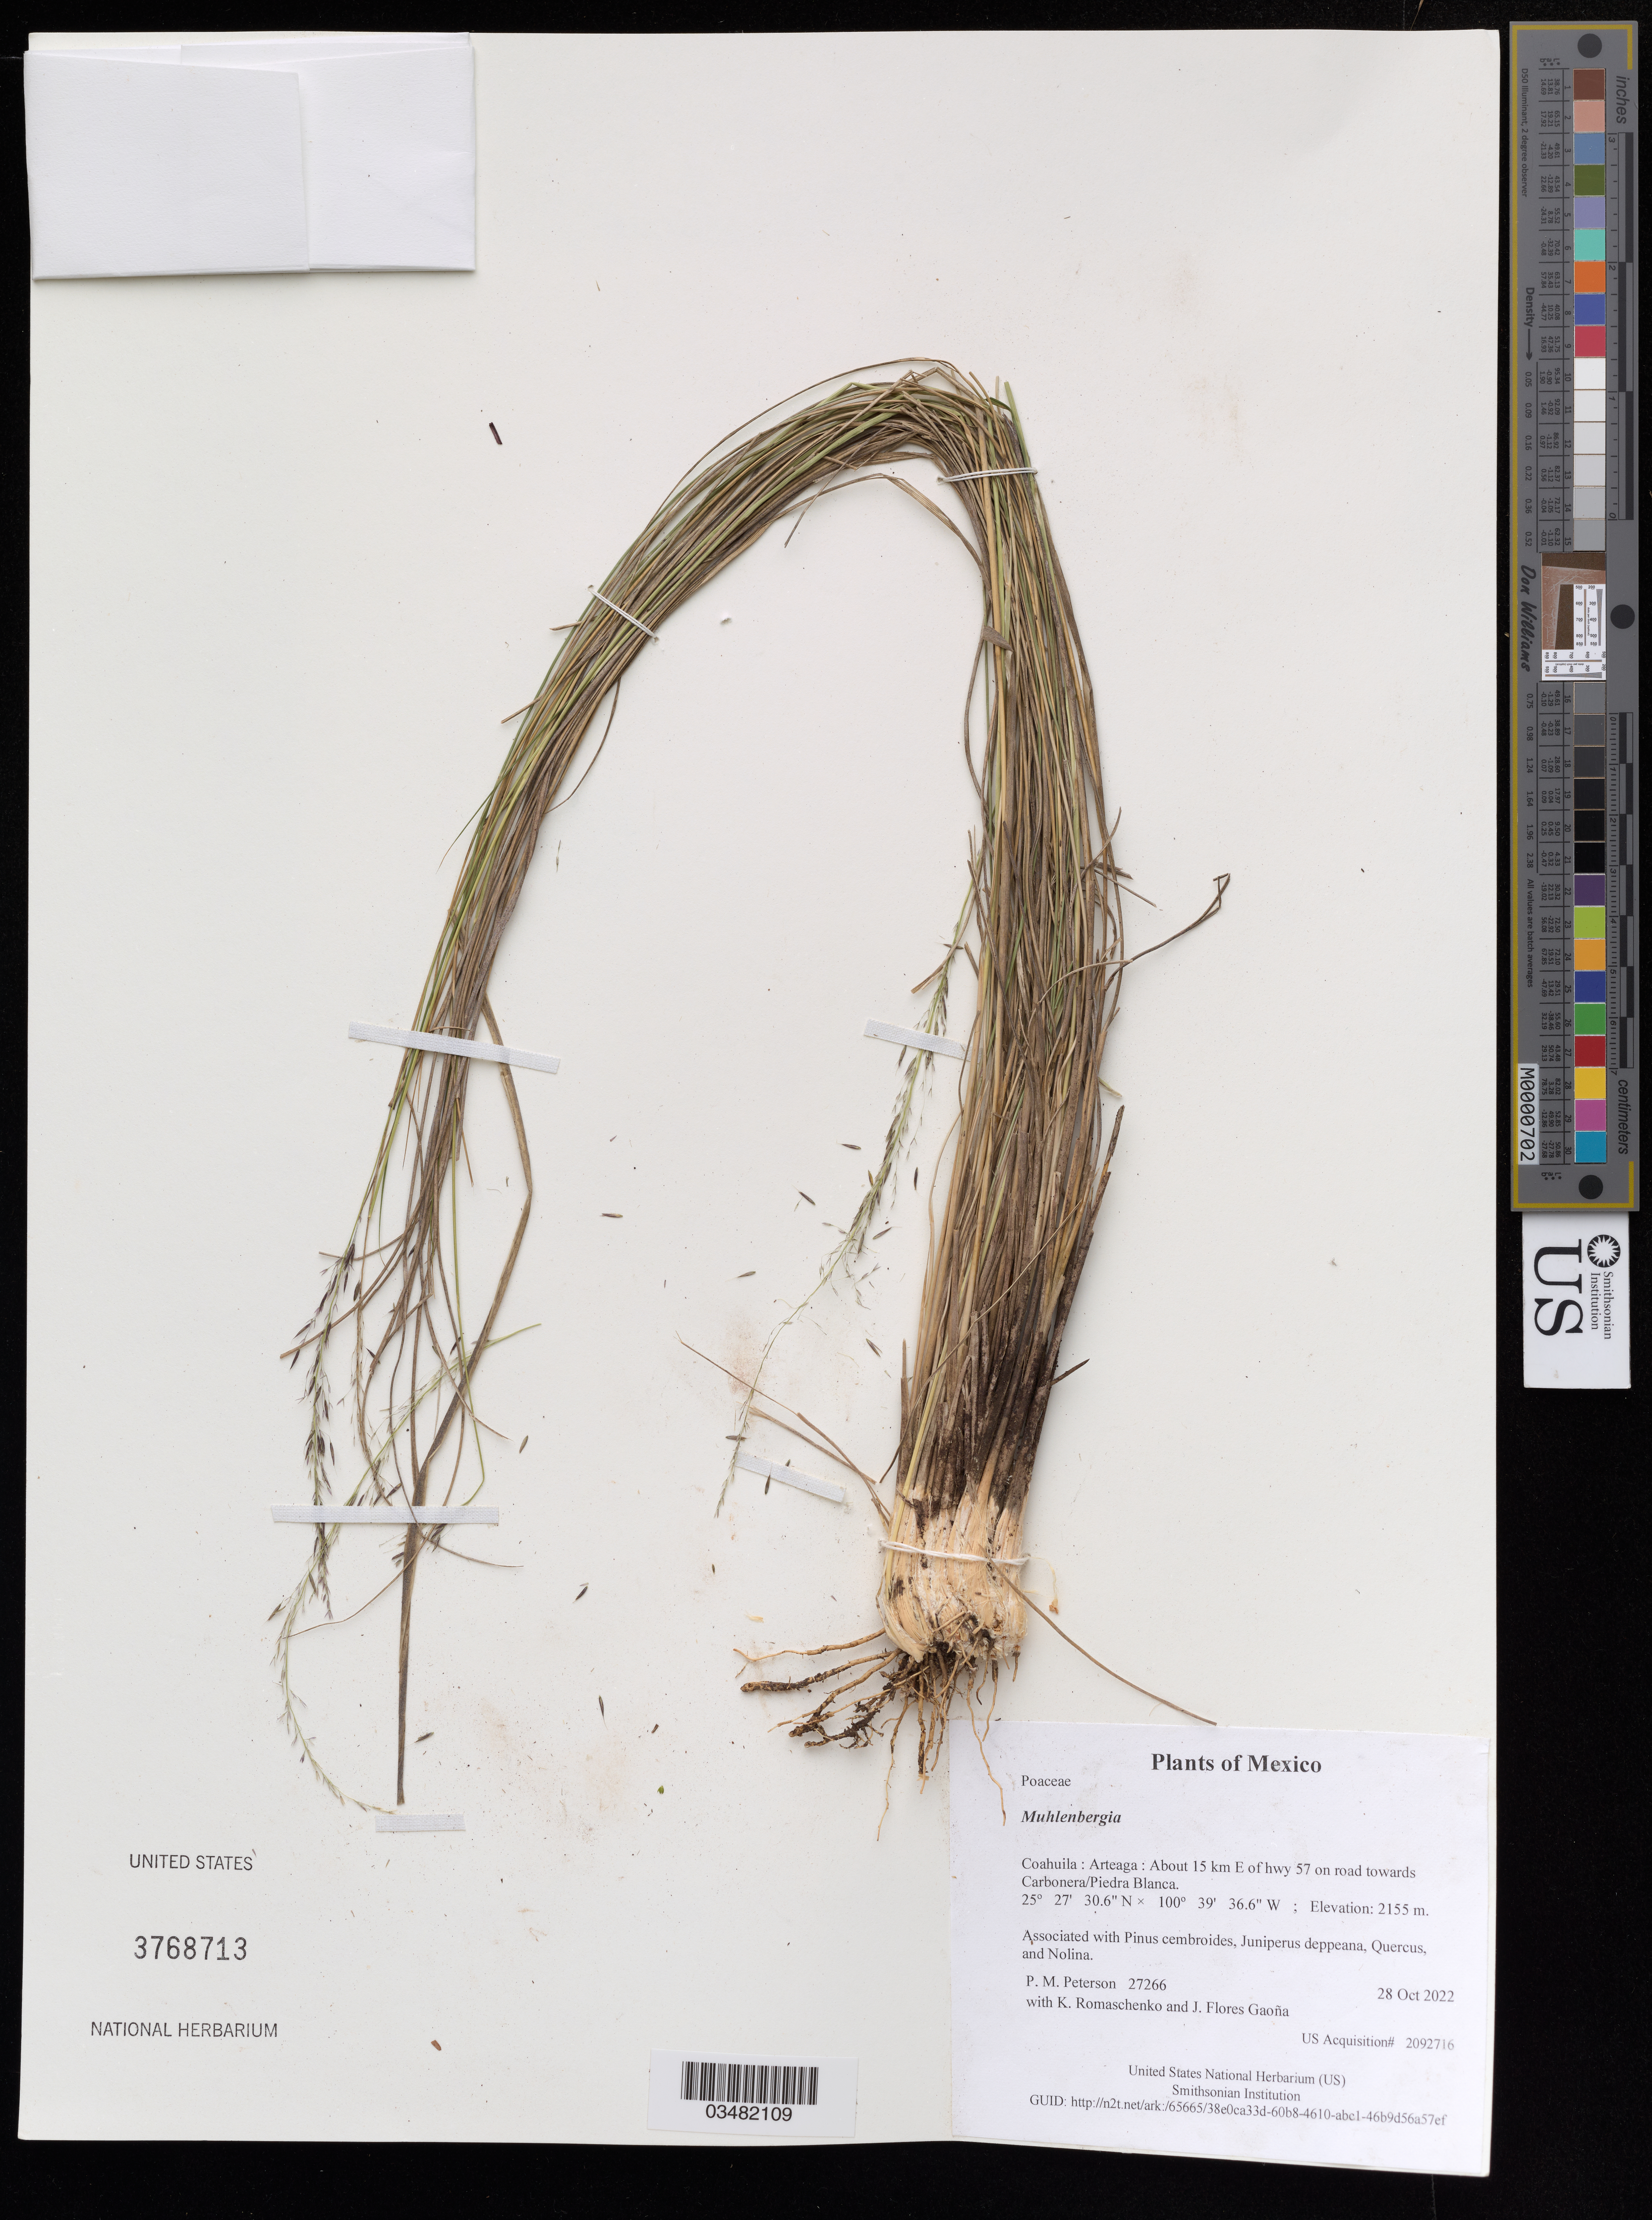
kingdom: Plantae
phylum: Tracheophyta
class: Liliopsida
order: Poales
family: Poaceae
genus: Muhlenbergia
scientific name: Muhlenbergia sp.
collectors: P. M. Peterson, K. Romaschenko & J. Flores Gaoña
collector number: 27266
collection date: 2022-10-28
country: México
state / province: Coahuila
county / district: Arteaga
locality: About 15 km E of hwy 57 on road towards Carbonera/Piedra Blanca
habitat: Associated with Pinus cembroides, Juniperus deppeana, Quercus, and Nolina.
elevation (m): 2155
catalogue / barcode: US 3768713